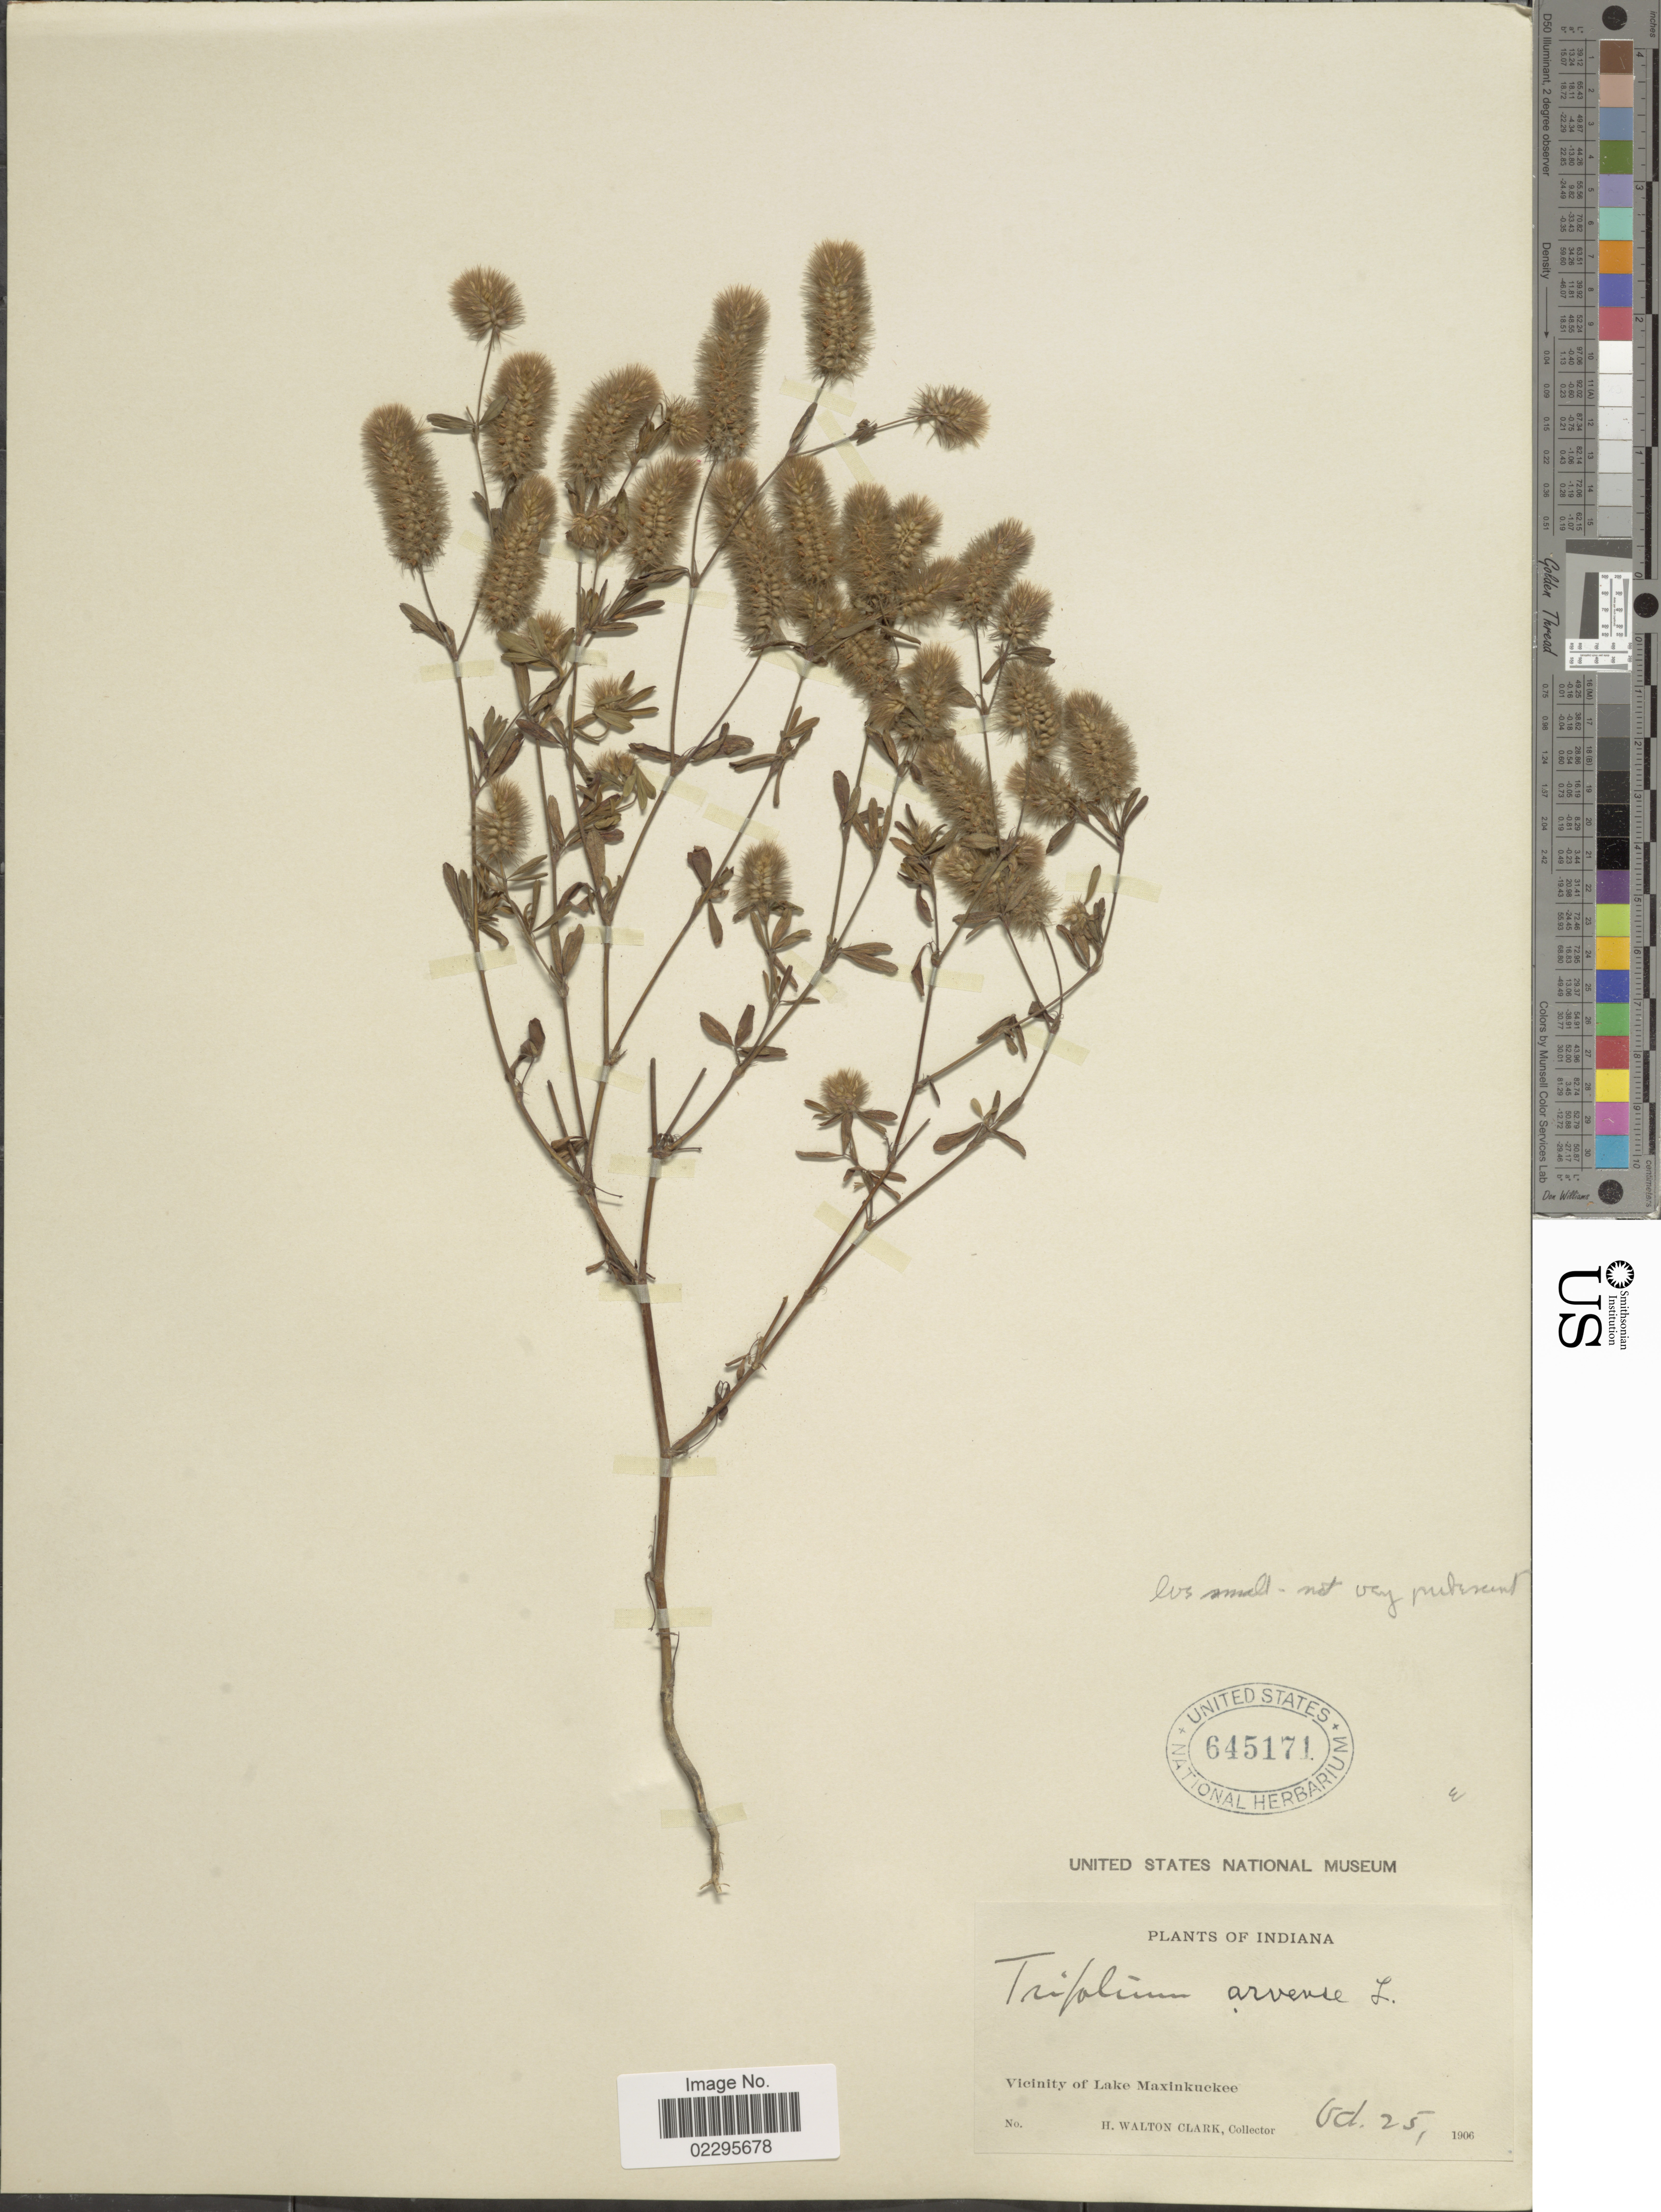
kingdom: Plantae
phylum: Tracheophyta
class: Magnoliopsida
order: Fabales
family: Fabaceae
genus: Trifolium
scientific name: Trifolium arvense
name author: L.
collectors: H. W. Clark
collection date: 1906-10-25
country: United States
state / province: Indiana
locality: Vicinity of Lake Maxinkuckee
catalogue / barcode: US 645171